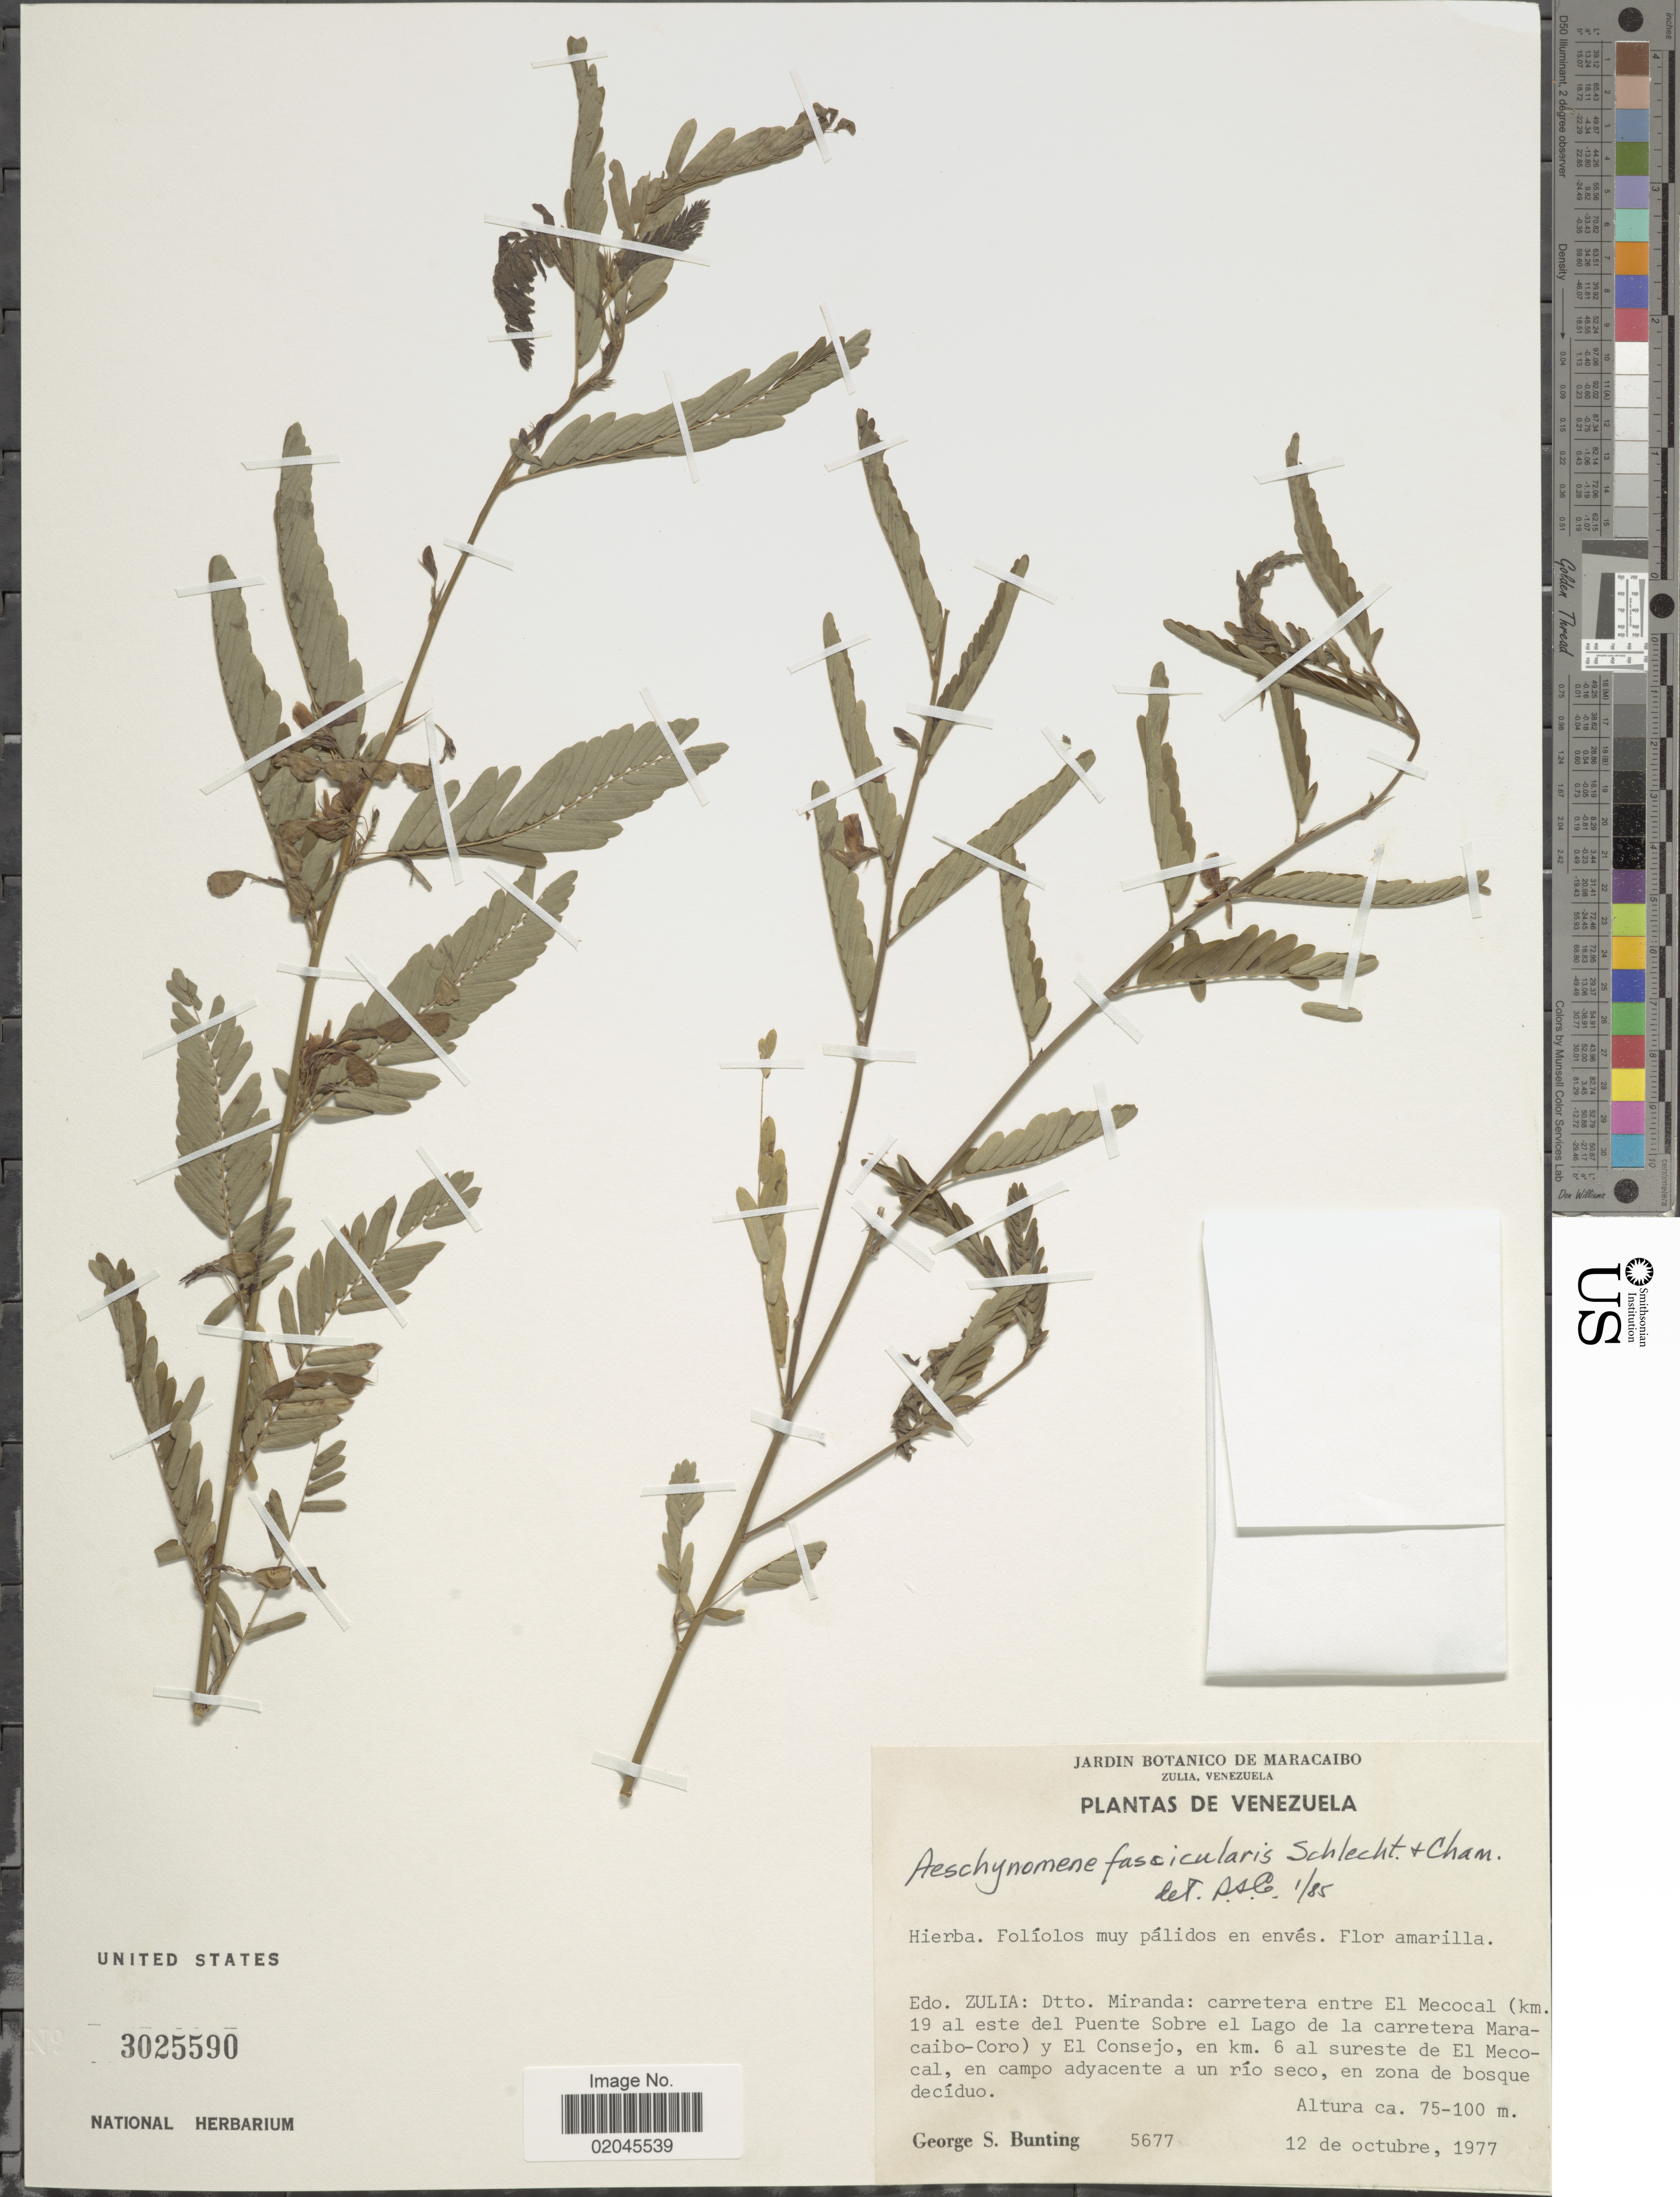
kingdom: Plantae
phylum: Tracheophyta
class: Magnoliopsida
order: Fabales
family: Fabaceae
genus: Aeschynomene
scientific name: Aeschynomene fascicularis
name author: Schltdl. & Cham.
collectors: G. S. Bunting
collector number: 5677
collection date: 1977-10-12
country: Venezuela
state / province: Zulia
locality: Dtto: Miranda: carretera entre El Mecocal (km. 19 al oeste del Puente Sobre el Lago de la carretera Maracaibo-Coro) y El Consejo, en km. 6 al suroeste de El Mecocal, en campo adyacente a un rio seco.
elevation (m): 75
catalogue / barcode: US 3025590